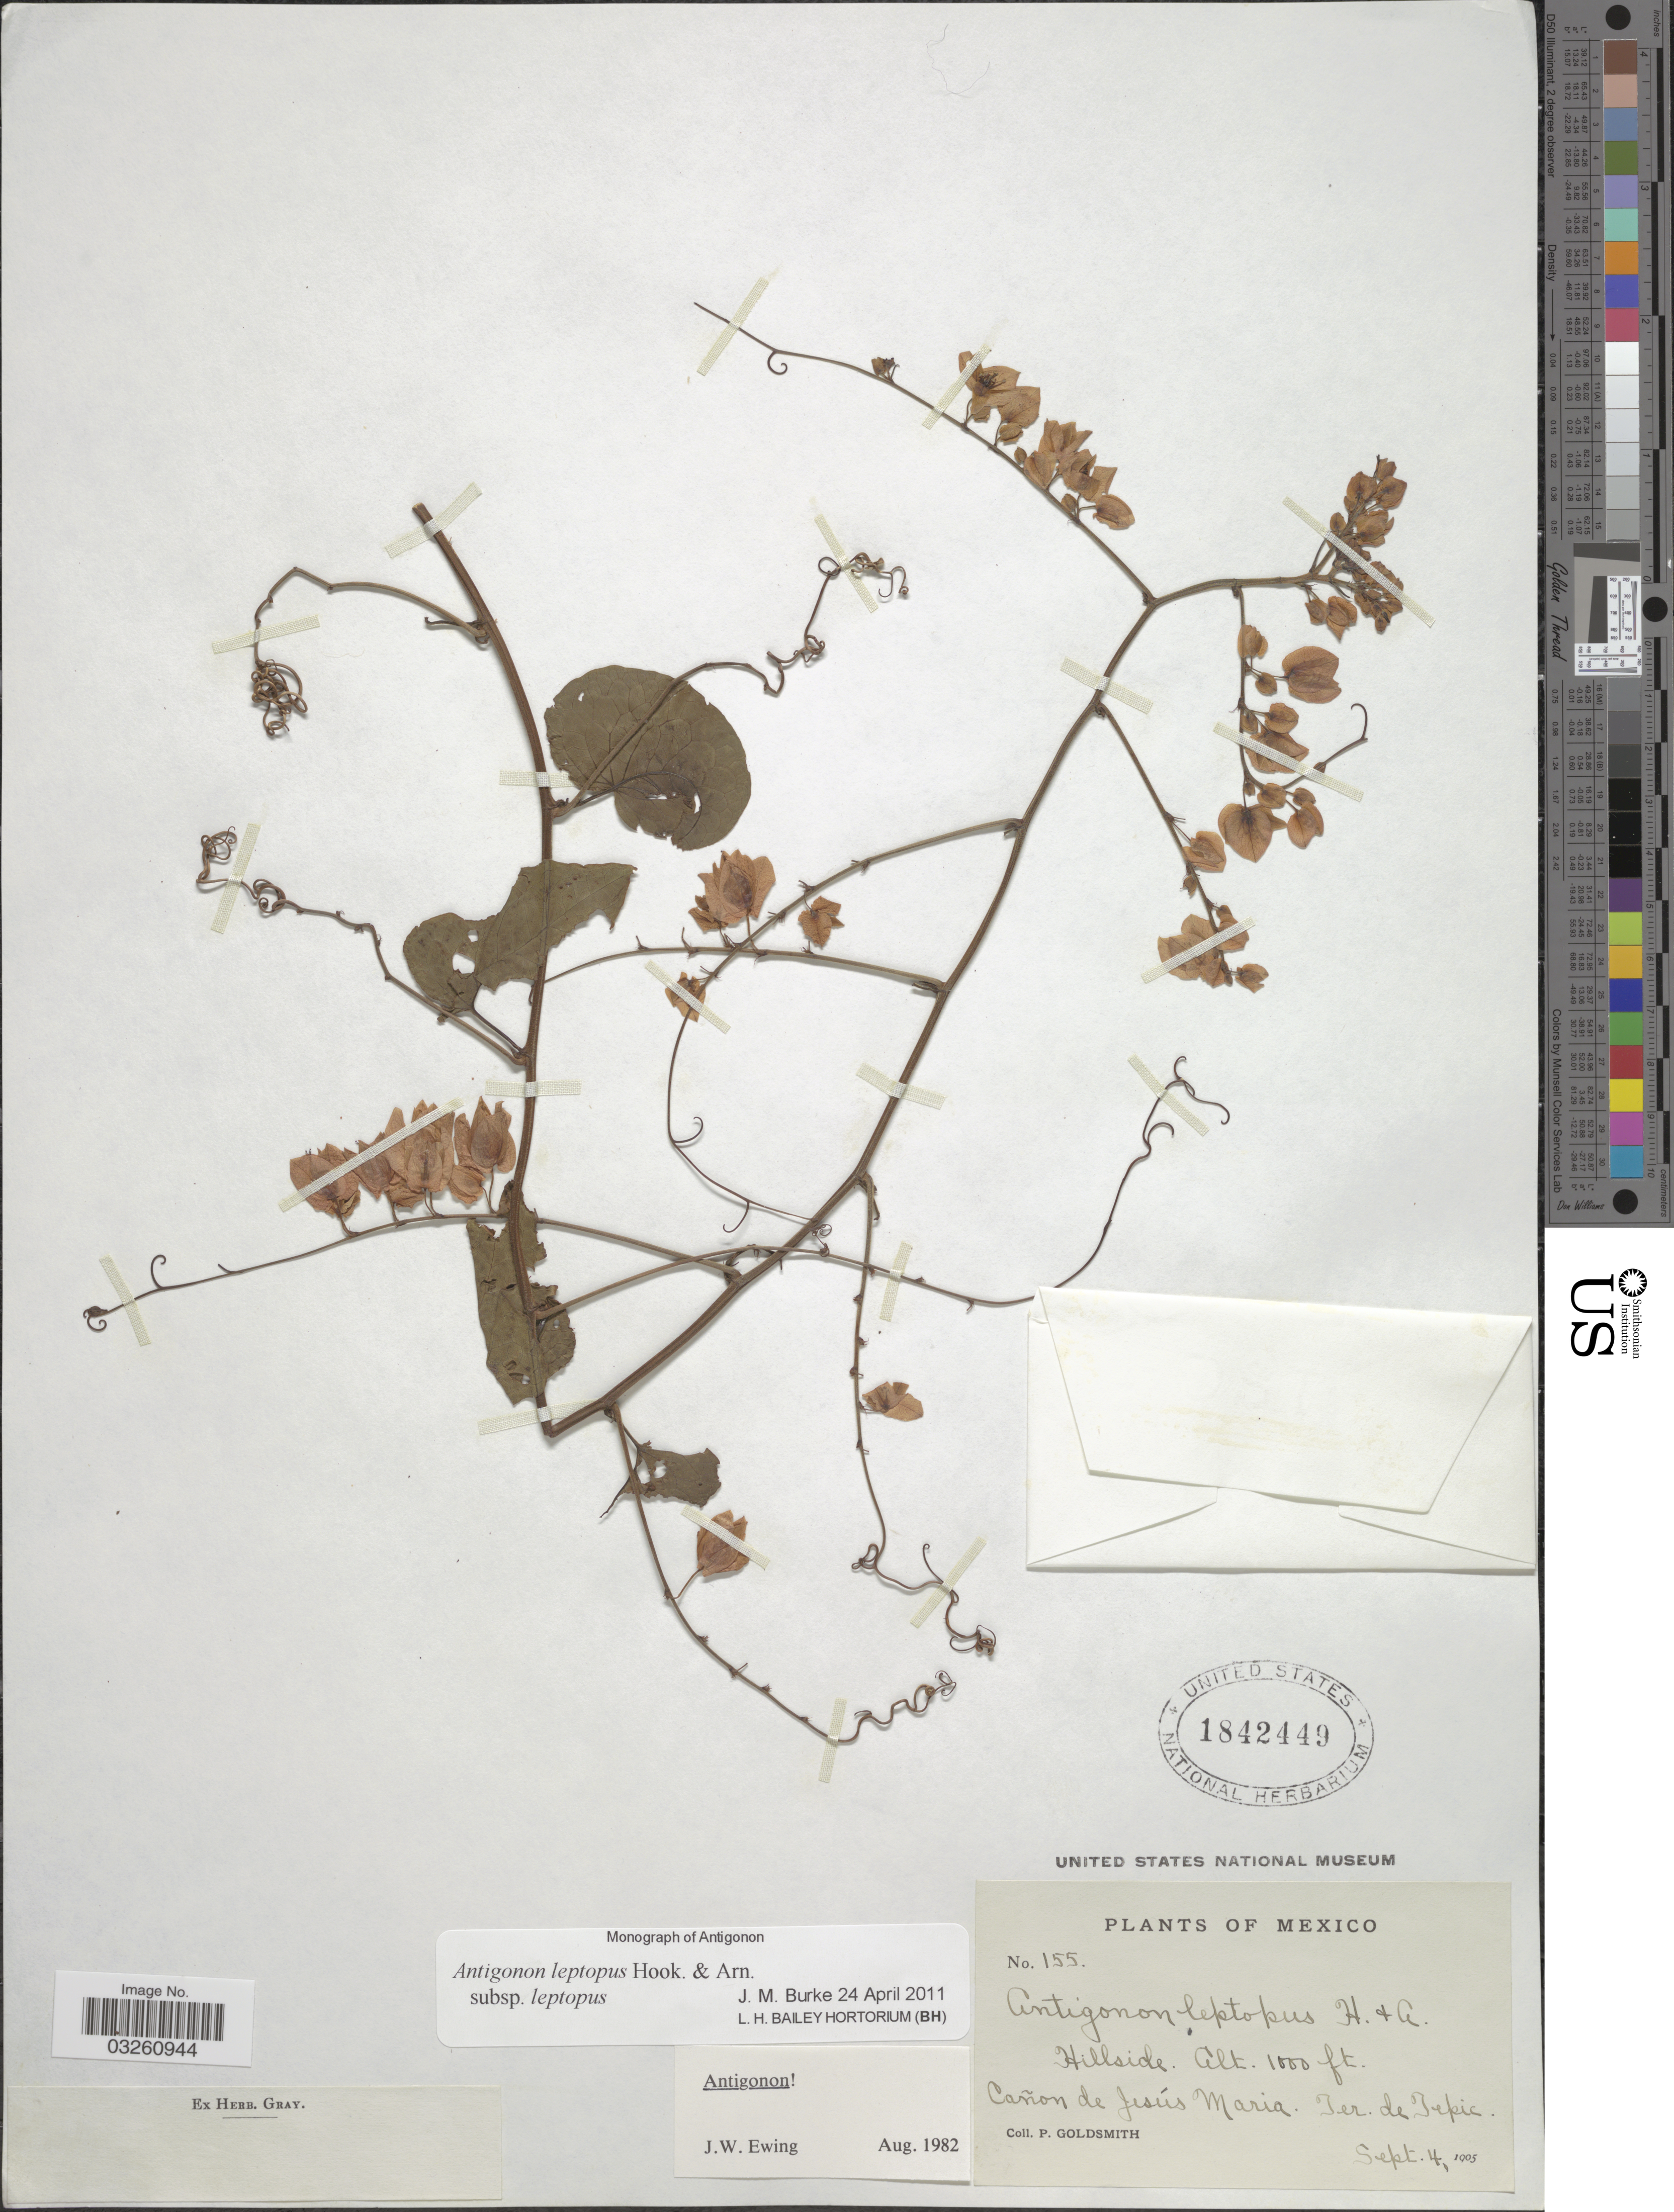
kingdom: Plantae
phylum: Tracheophyta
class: Magnoliopsida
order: Caryophyllales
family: Polygonaceae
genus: Antigonon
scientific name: Antigonon leptopus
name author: Hook. & Arn.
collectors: P. Goldsmith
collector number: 155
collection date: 1905-09-04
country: Mexico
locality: Hillside. Cañon de Jesús Maria. Ter. de Tepic.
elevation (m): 30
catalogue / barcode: US 1842449